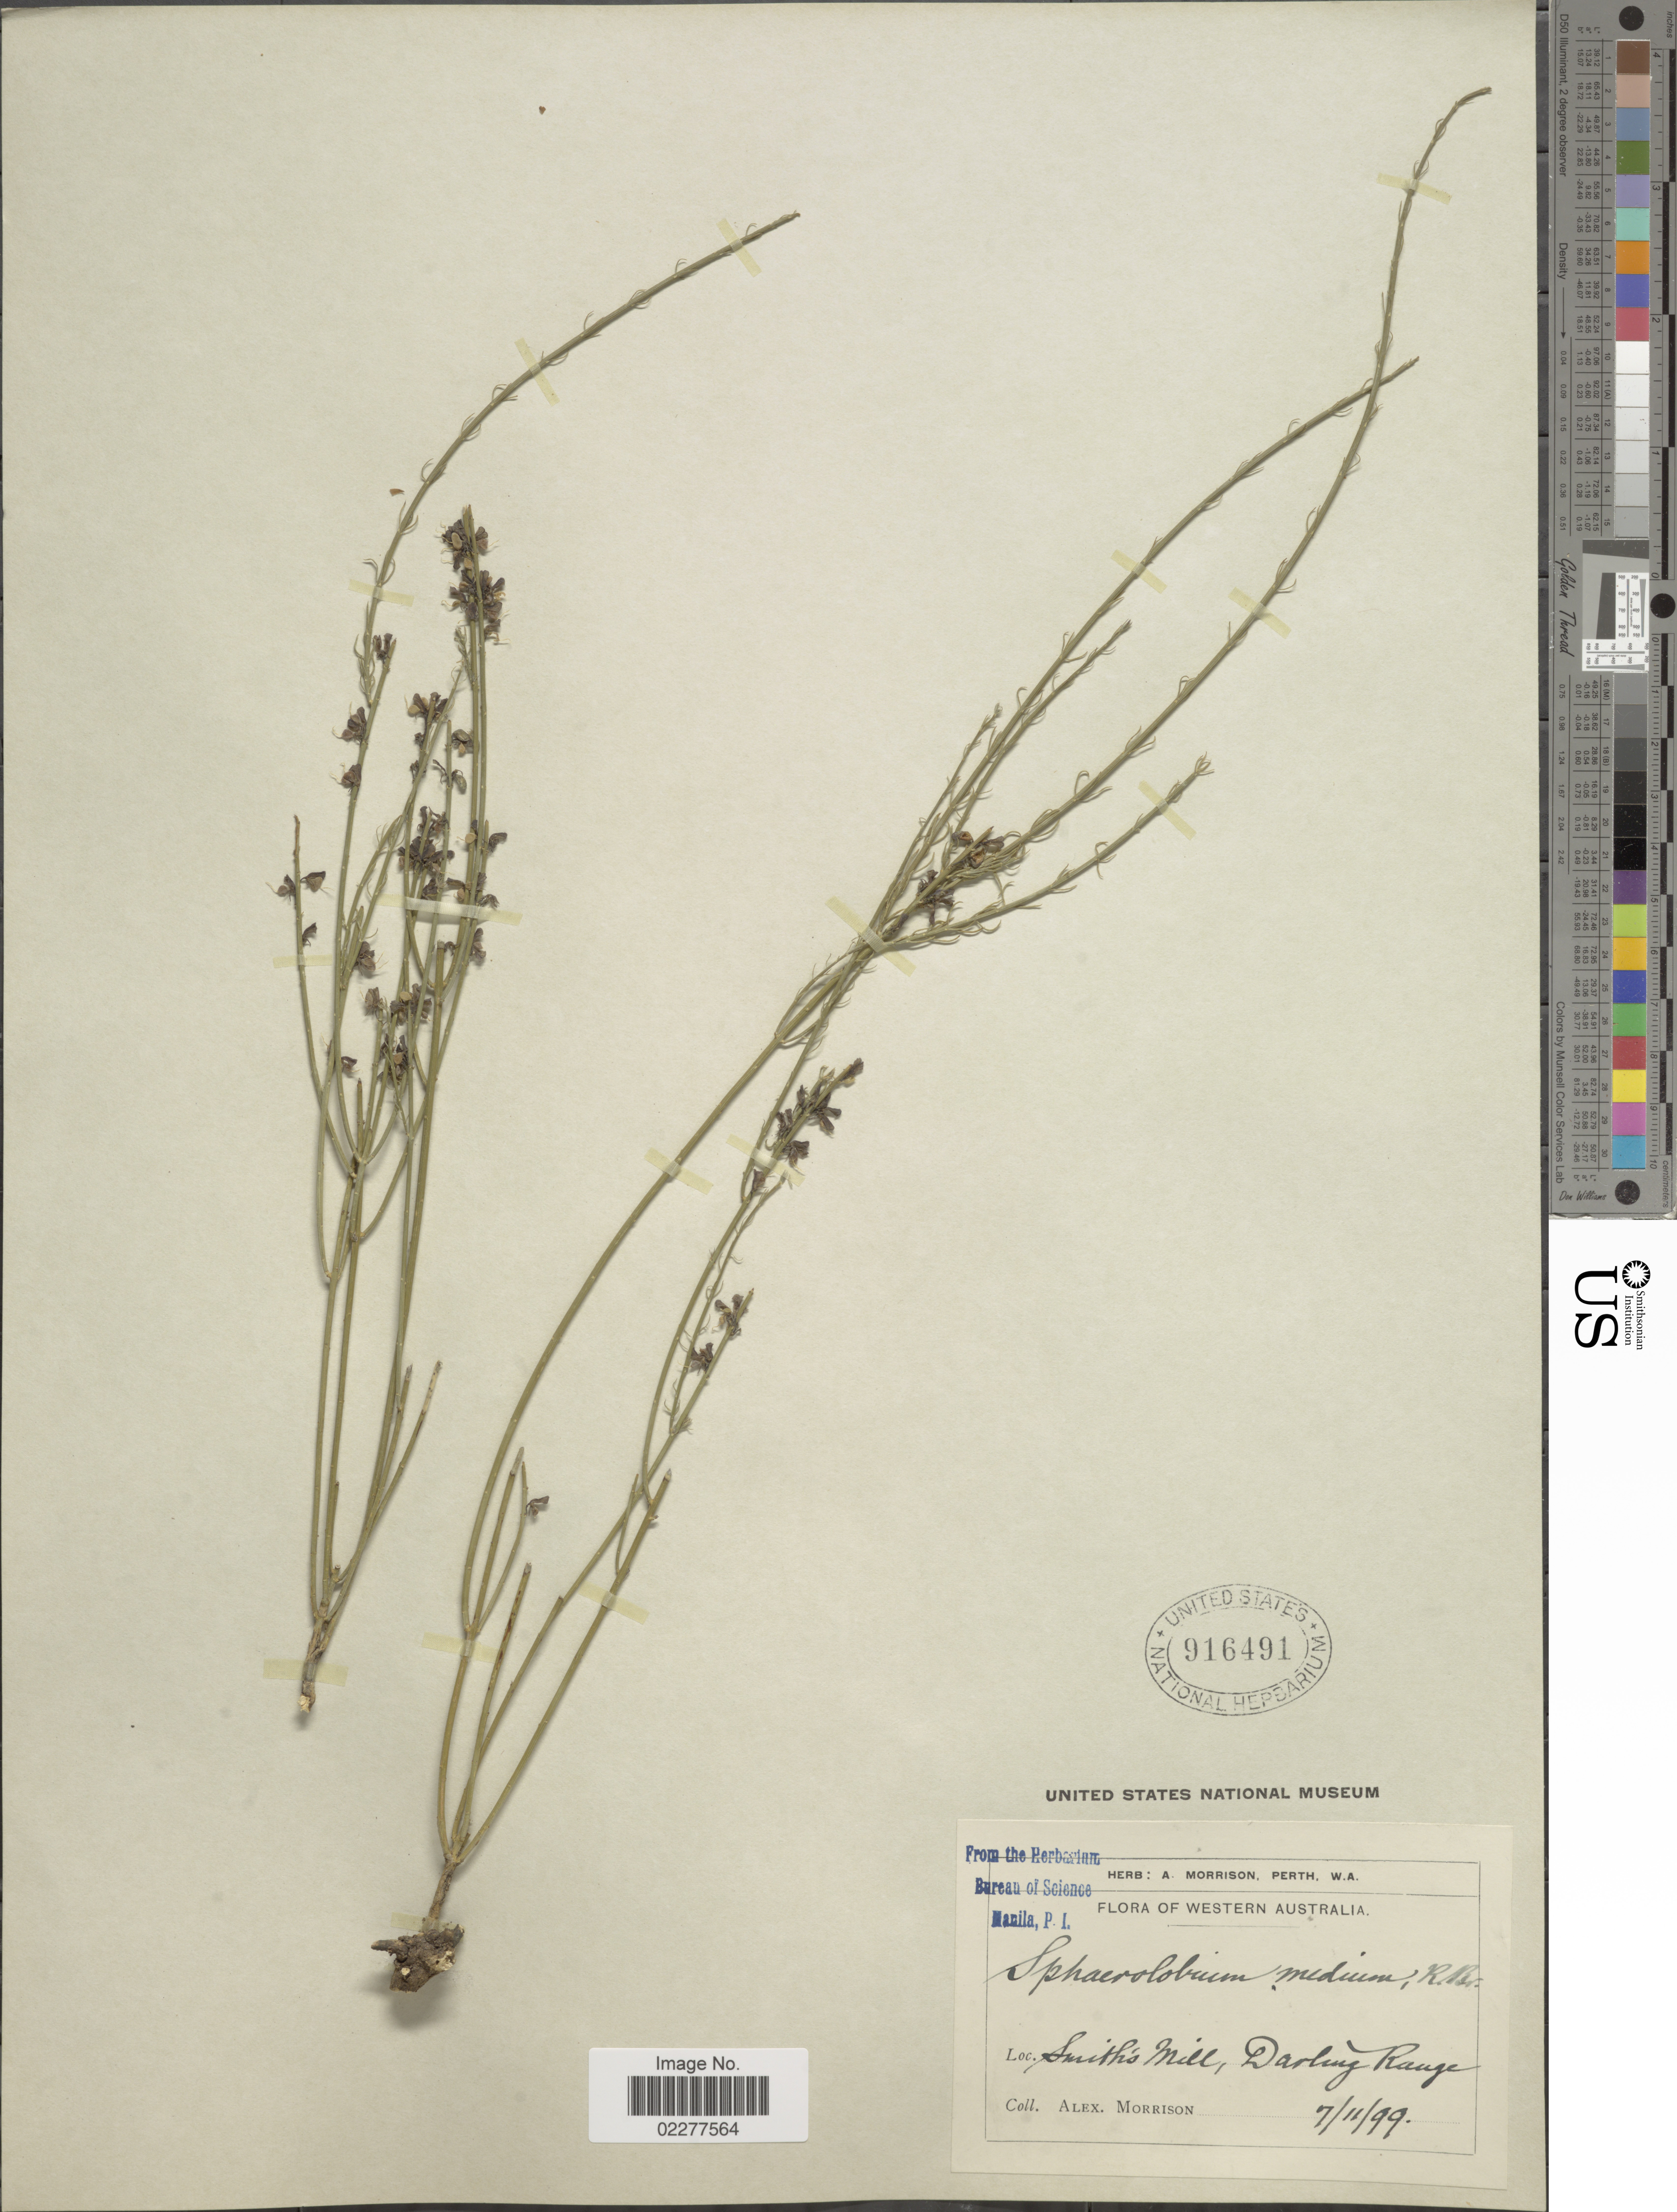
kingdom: Plantae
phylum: Tracheophyta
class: Magnoliopsida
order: Fabales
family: Fabaceae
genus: Sphaerolobium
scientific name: Sphaerolobium medium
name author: R. Br.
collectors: A. Morrison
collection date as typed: Transcribed d/m/y: 7/11/99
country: Australia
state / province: Western Australia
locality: Smiths Mill, Darling Range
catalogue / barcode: US 916491